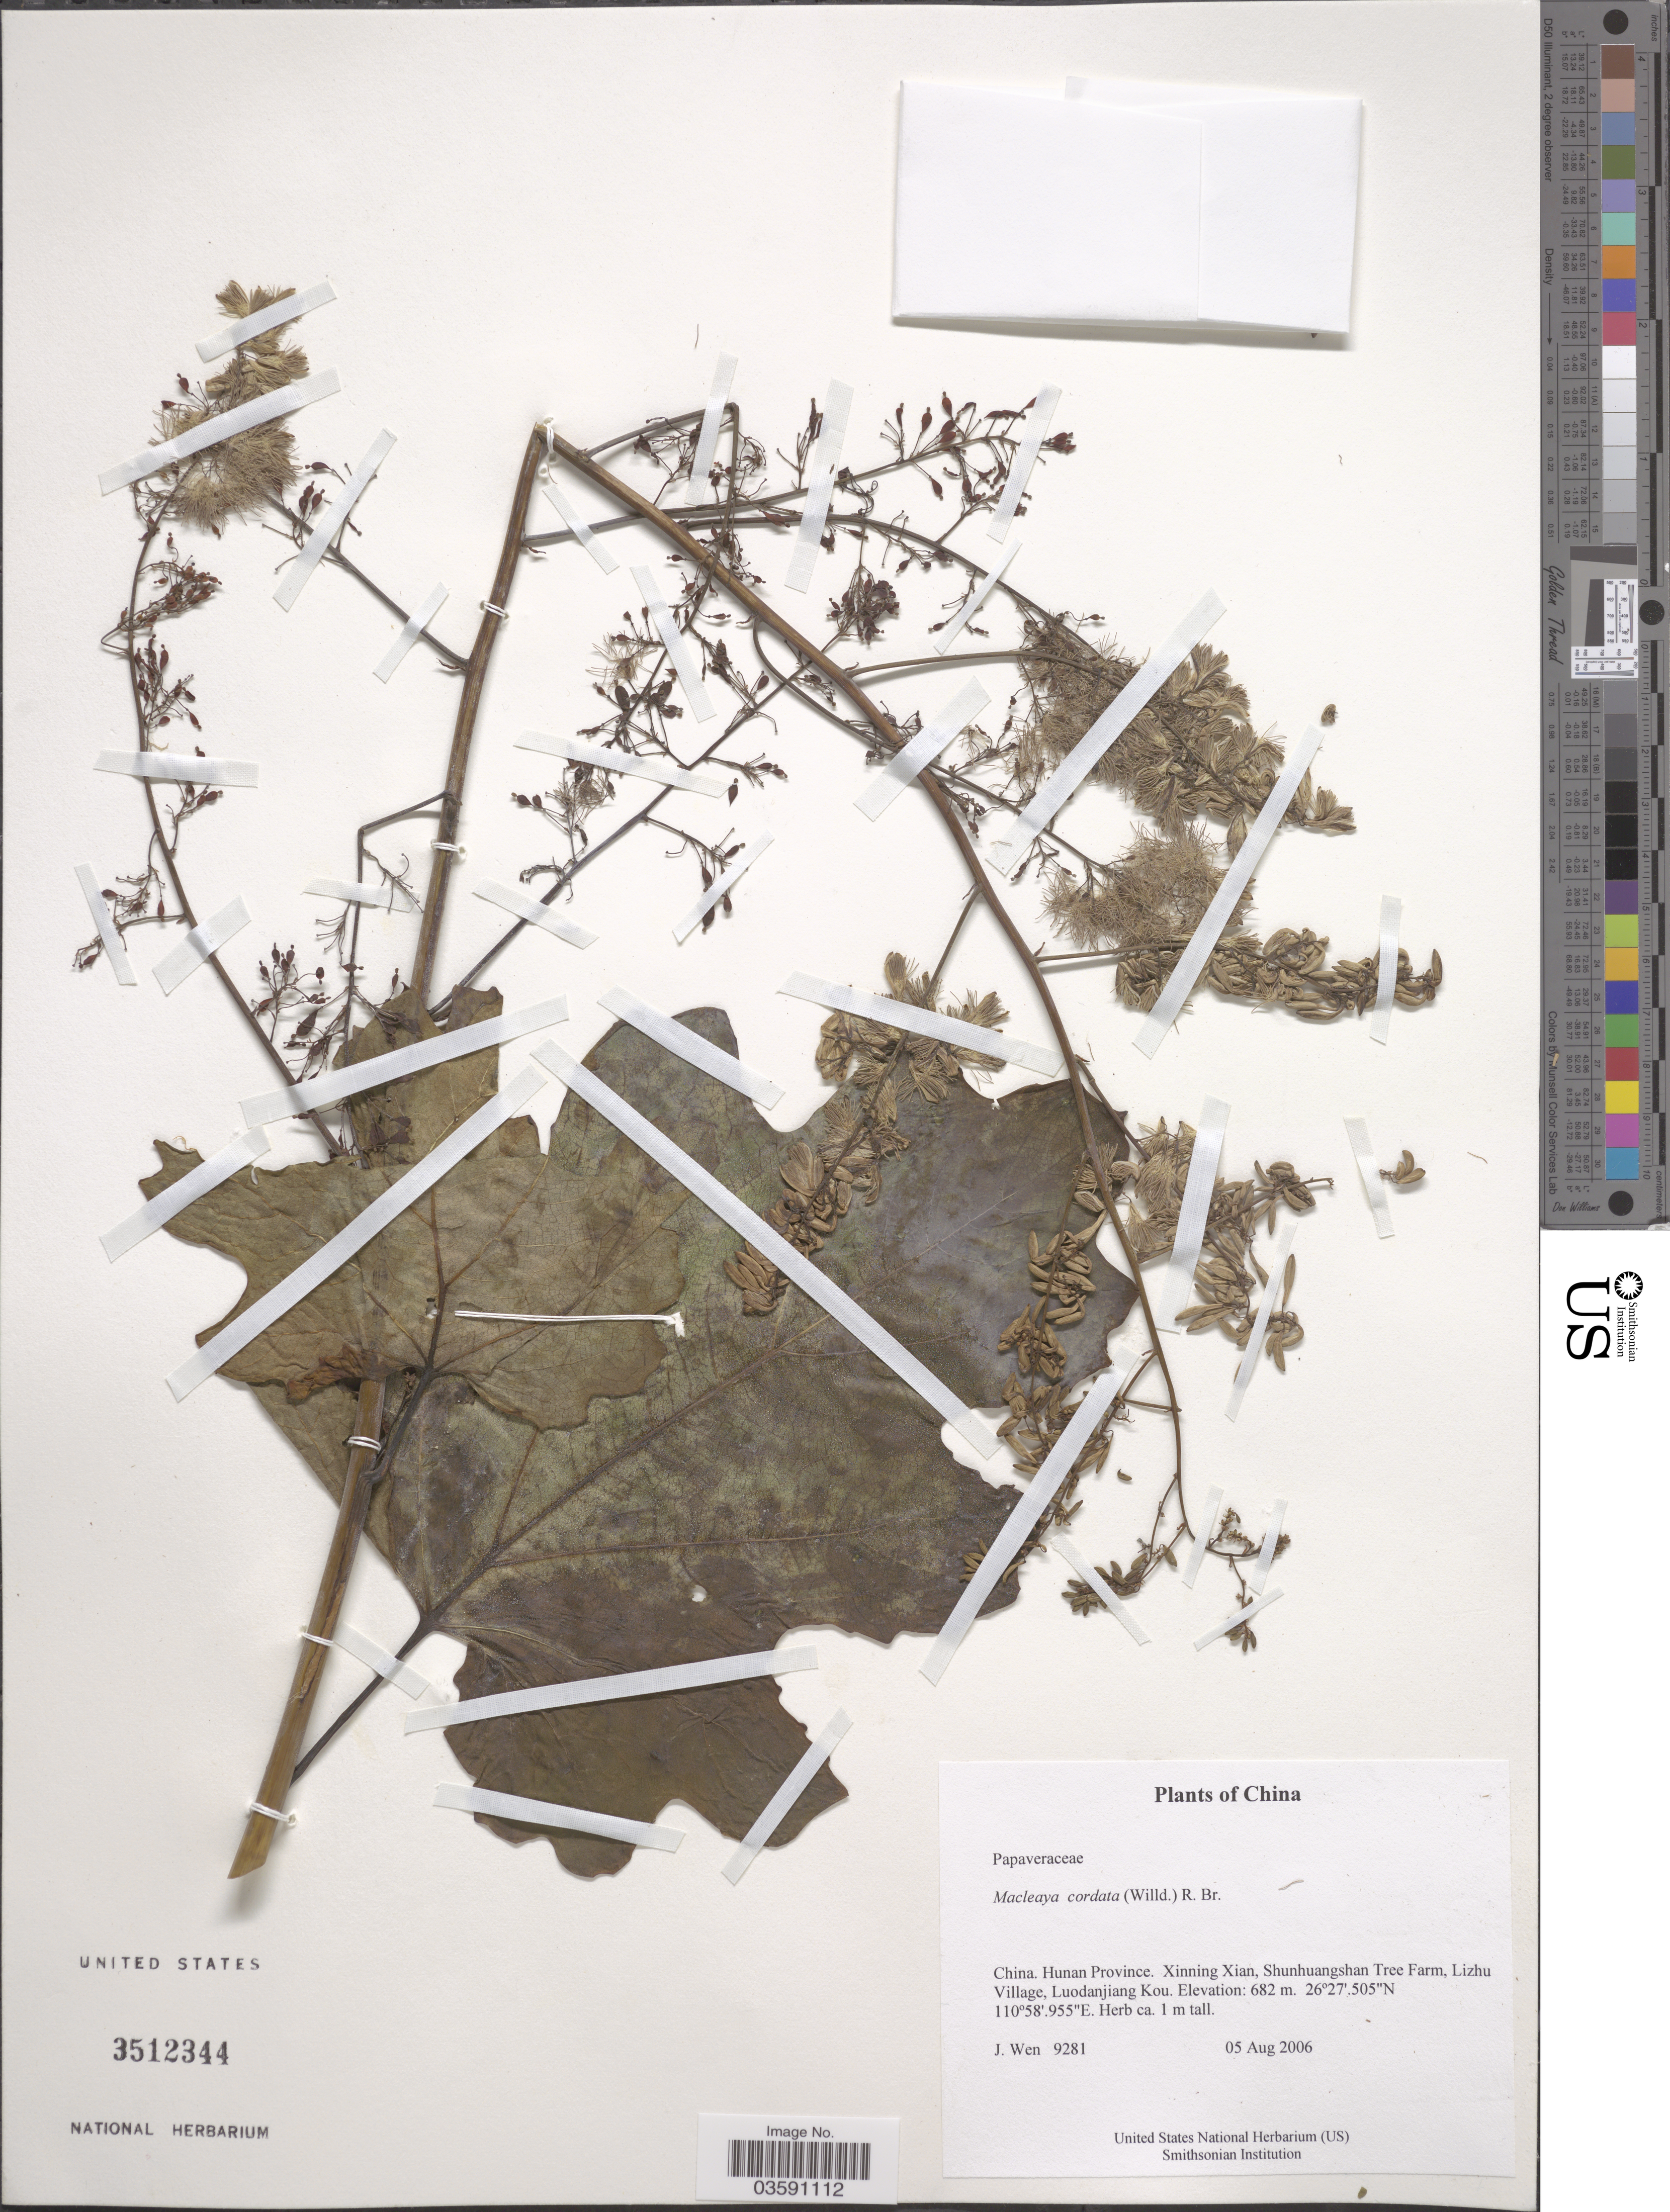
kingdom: Plantae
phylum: Tracheophyta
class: Magnoliopsida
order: Ranunculales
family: Papaveraceae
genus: Macleaya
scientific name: Macleaya cordata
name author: (Willd.) R. Br.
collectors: J. Wen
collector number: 9281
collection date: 2006-08-05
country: China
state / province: Hunan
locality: Xinning Xian, Shunhuangshan Tree Farm, Lizhu Village, Luodanjiang Kou.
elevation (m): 682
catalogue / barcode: US 3512344